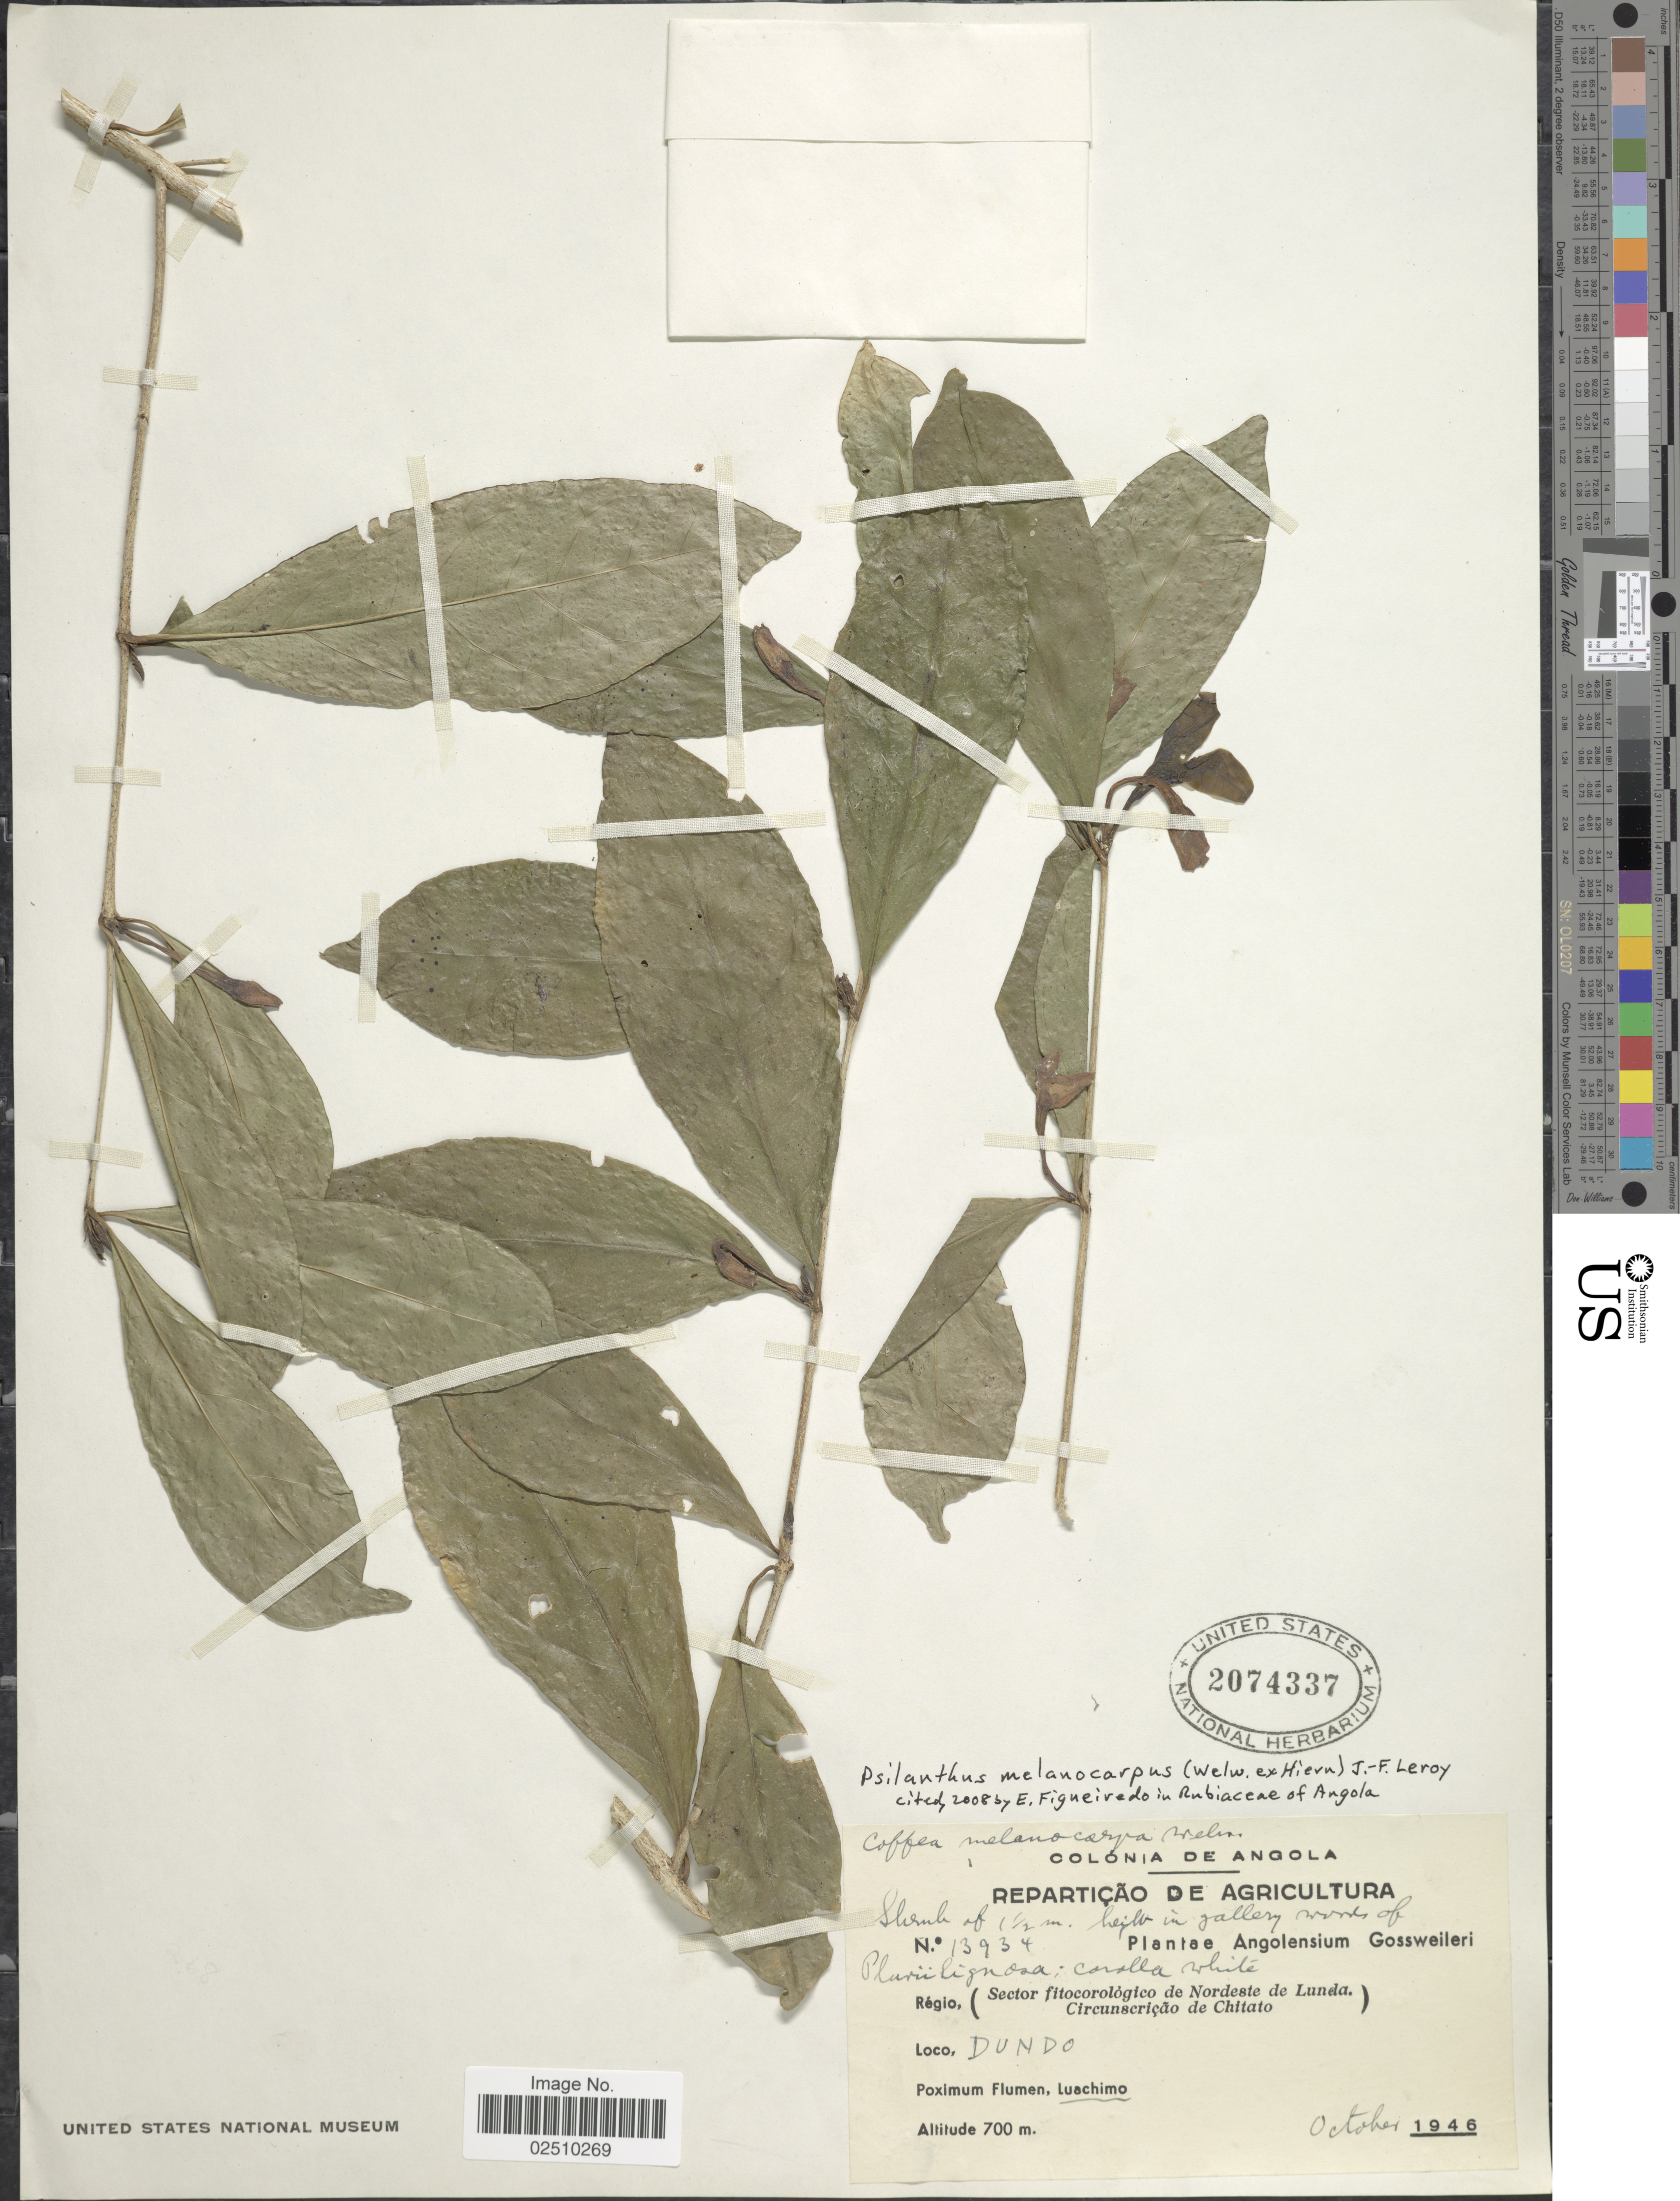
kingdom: Plantae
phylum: Tracheophyta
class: Magnoliopsida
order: Gentianales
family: Rubiaceae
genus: Psilanthus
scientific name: Psilanthus melanocarpus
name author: (Welw. ex Hiern) J.-F. Leroy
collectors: A. Gossweiler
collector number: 13934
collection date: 1946-10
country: Angola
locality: (Sector fitocorologico de Nordeste de Lunda. Circunscricao de Chitati). Dundo, Luachimo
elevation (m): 700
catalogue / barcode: US 2074337